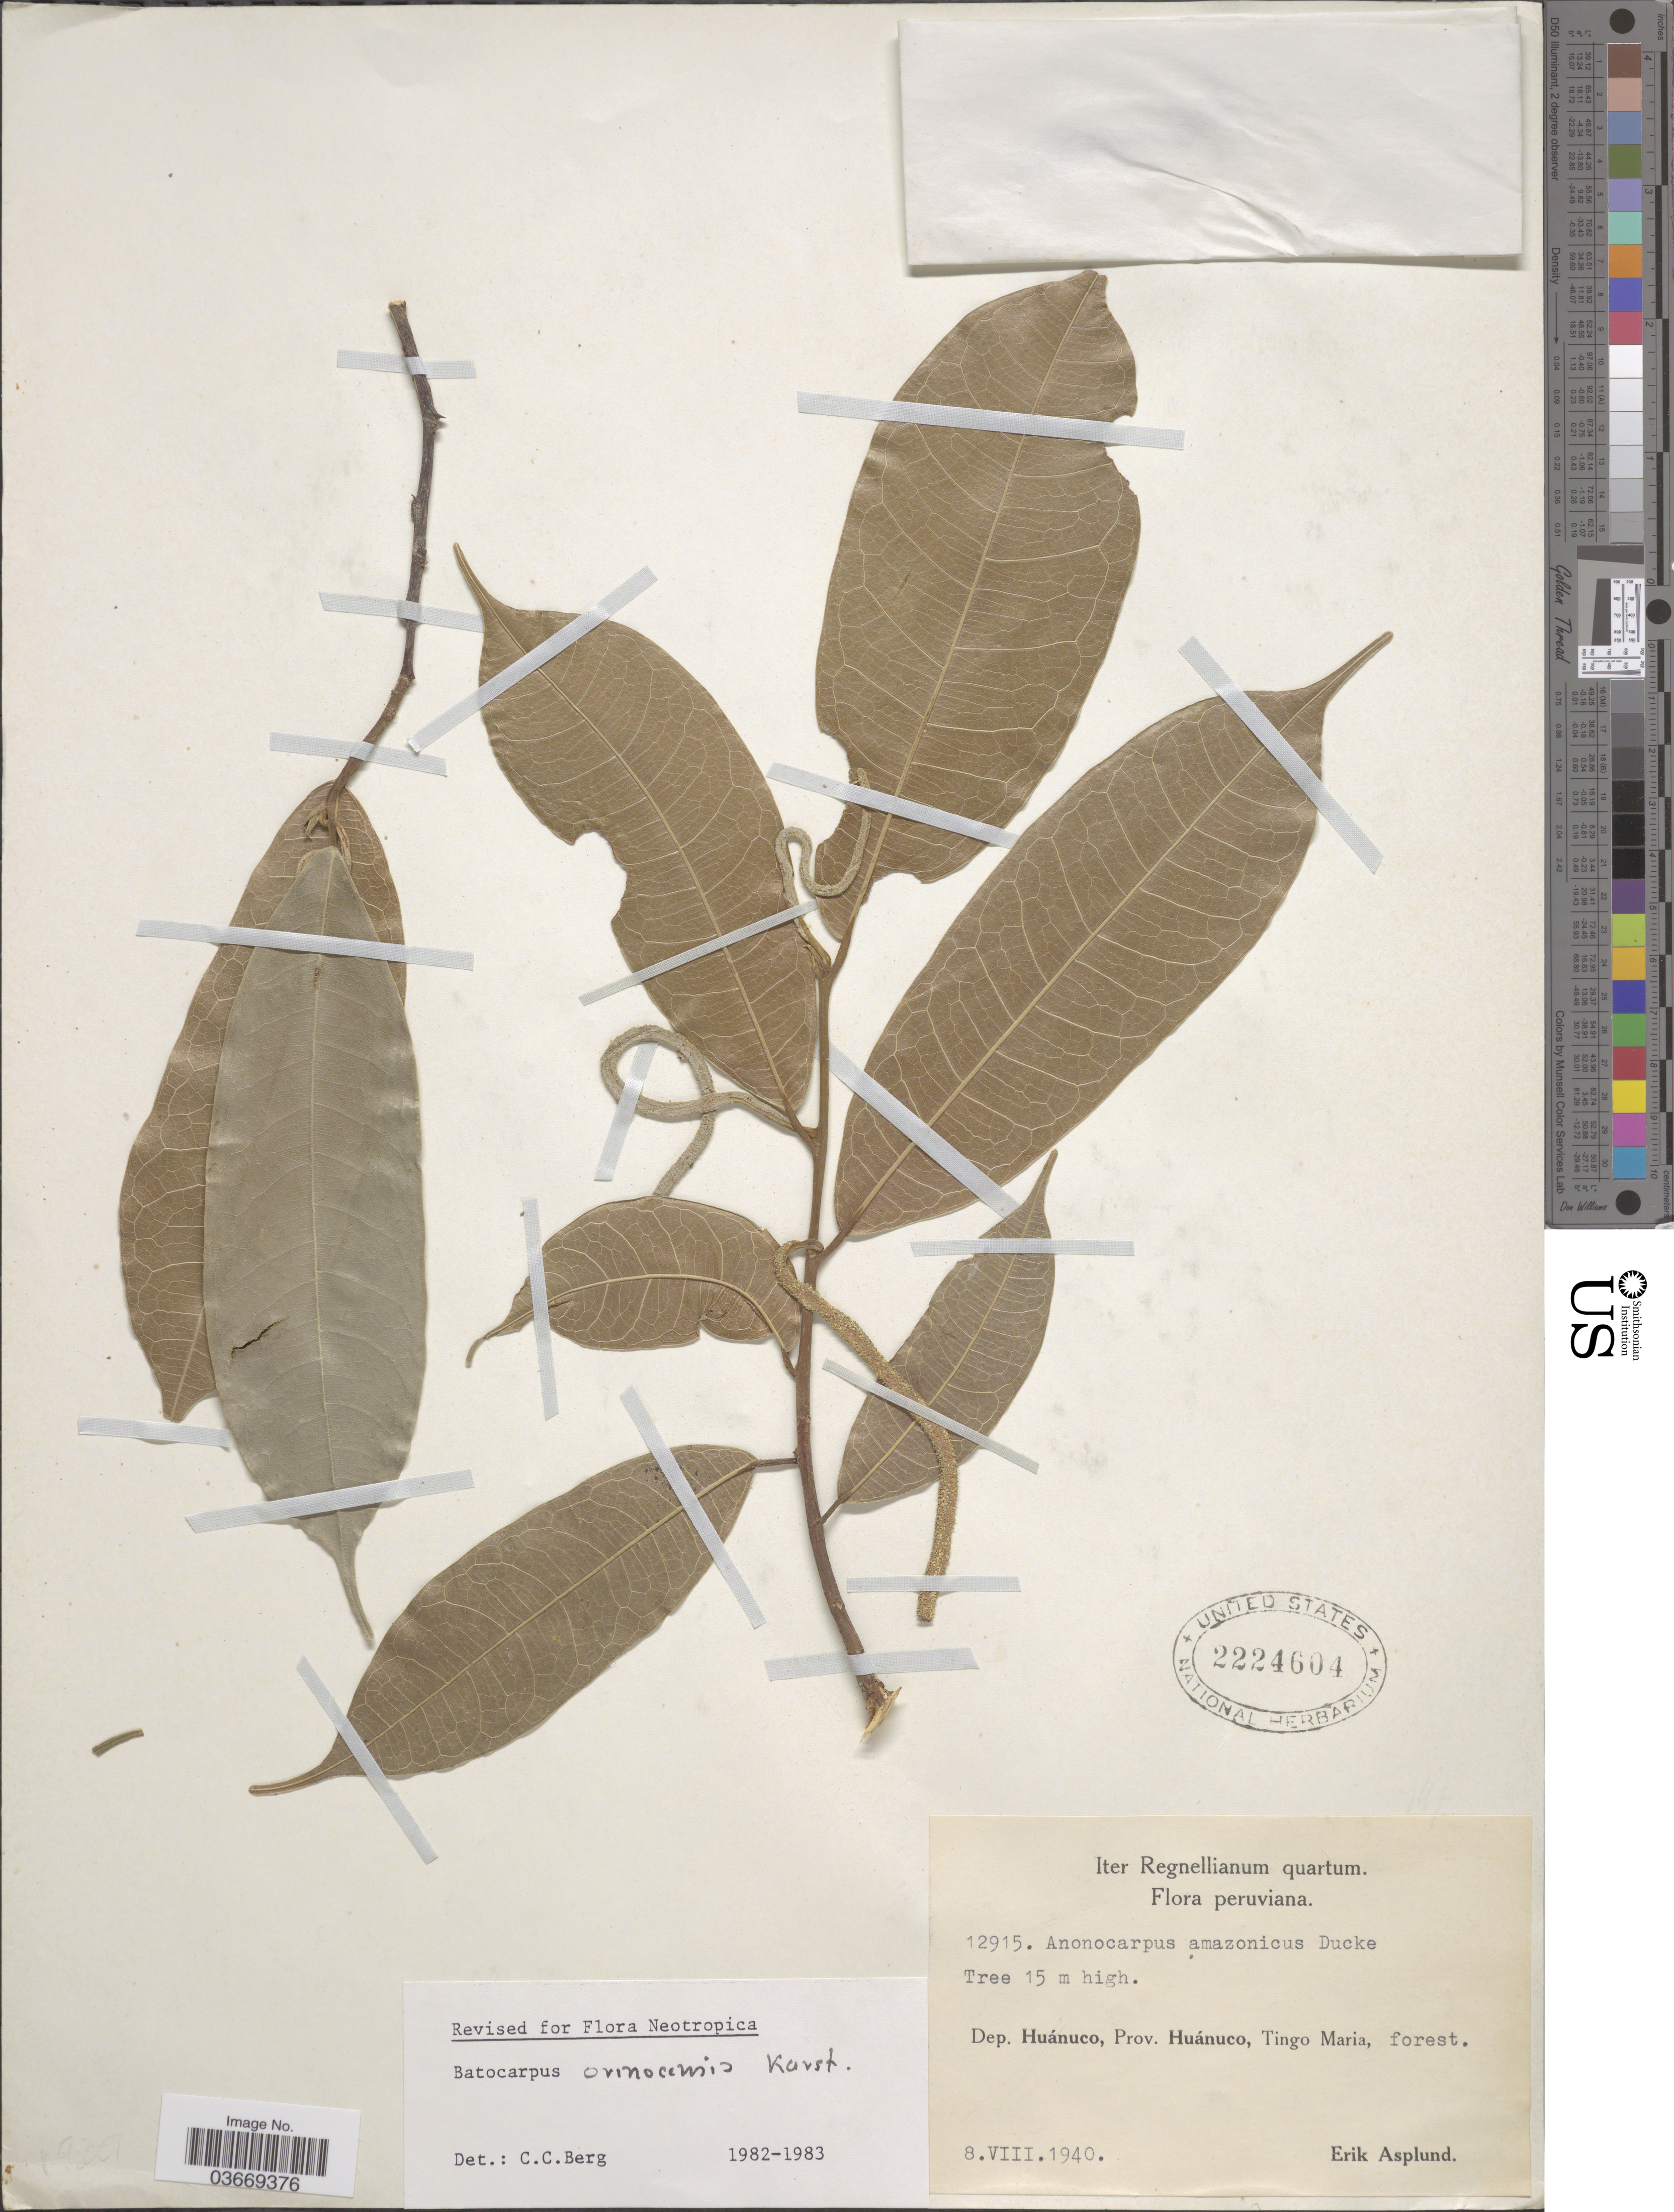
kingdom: Plantae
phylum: Tracheophyta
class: Magnoliopsida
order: Rosales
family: Moraceae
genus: Batocarpus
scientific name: Batocarpus orinocensis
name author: H. Karst.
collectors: E. Asplund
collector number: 12915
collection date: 1940-08-08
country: Peru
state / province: Huánuco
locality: Dep. Huánuco, Tingo Maria, forest.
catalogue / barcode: US 2224604